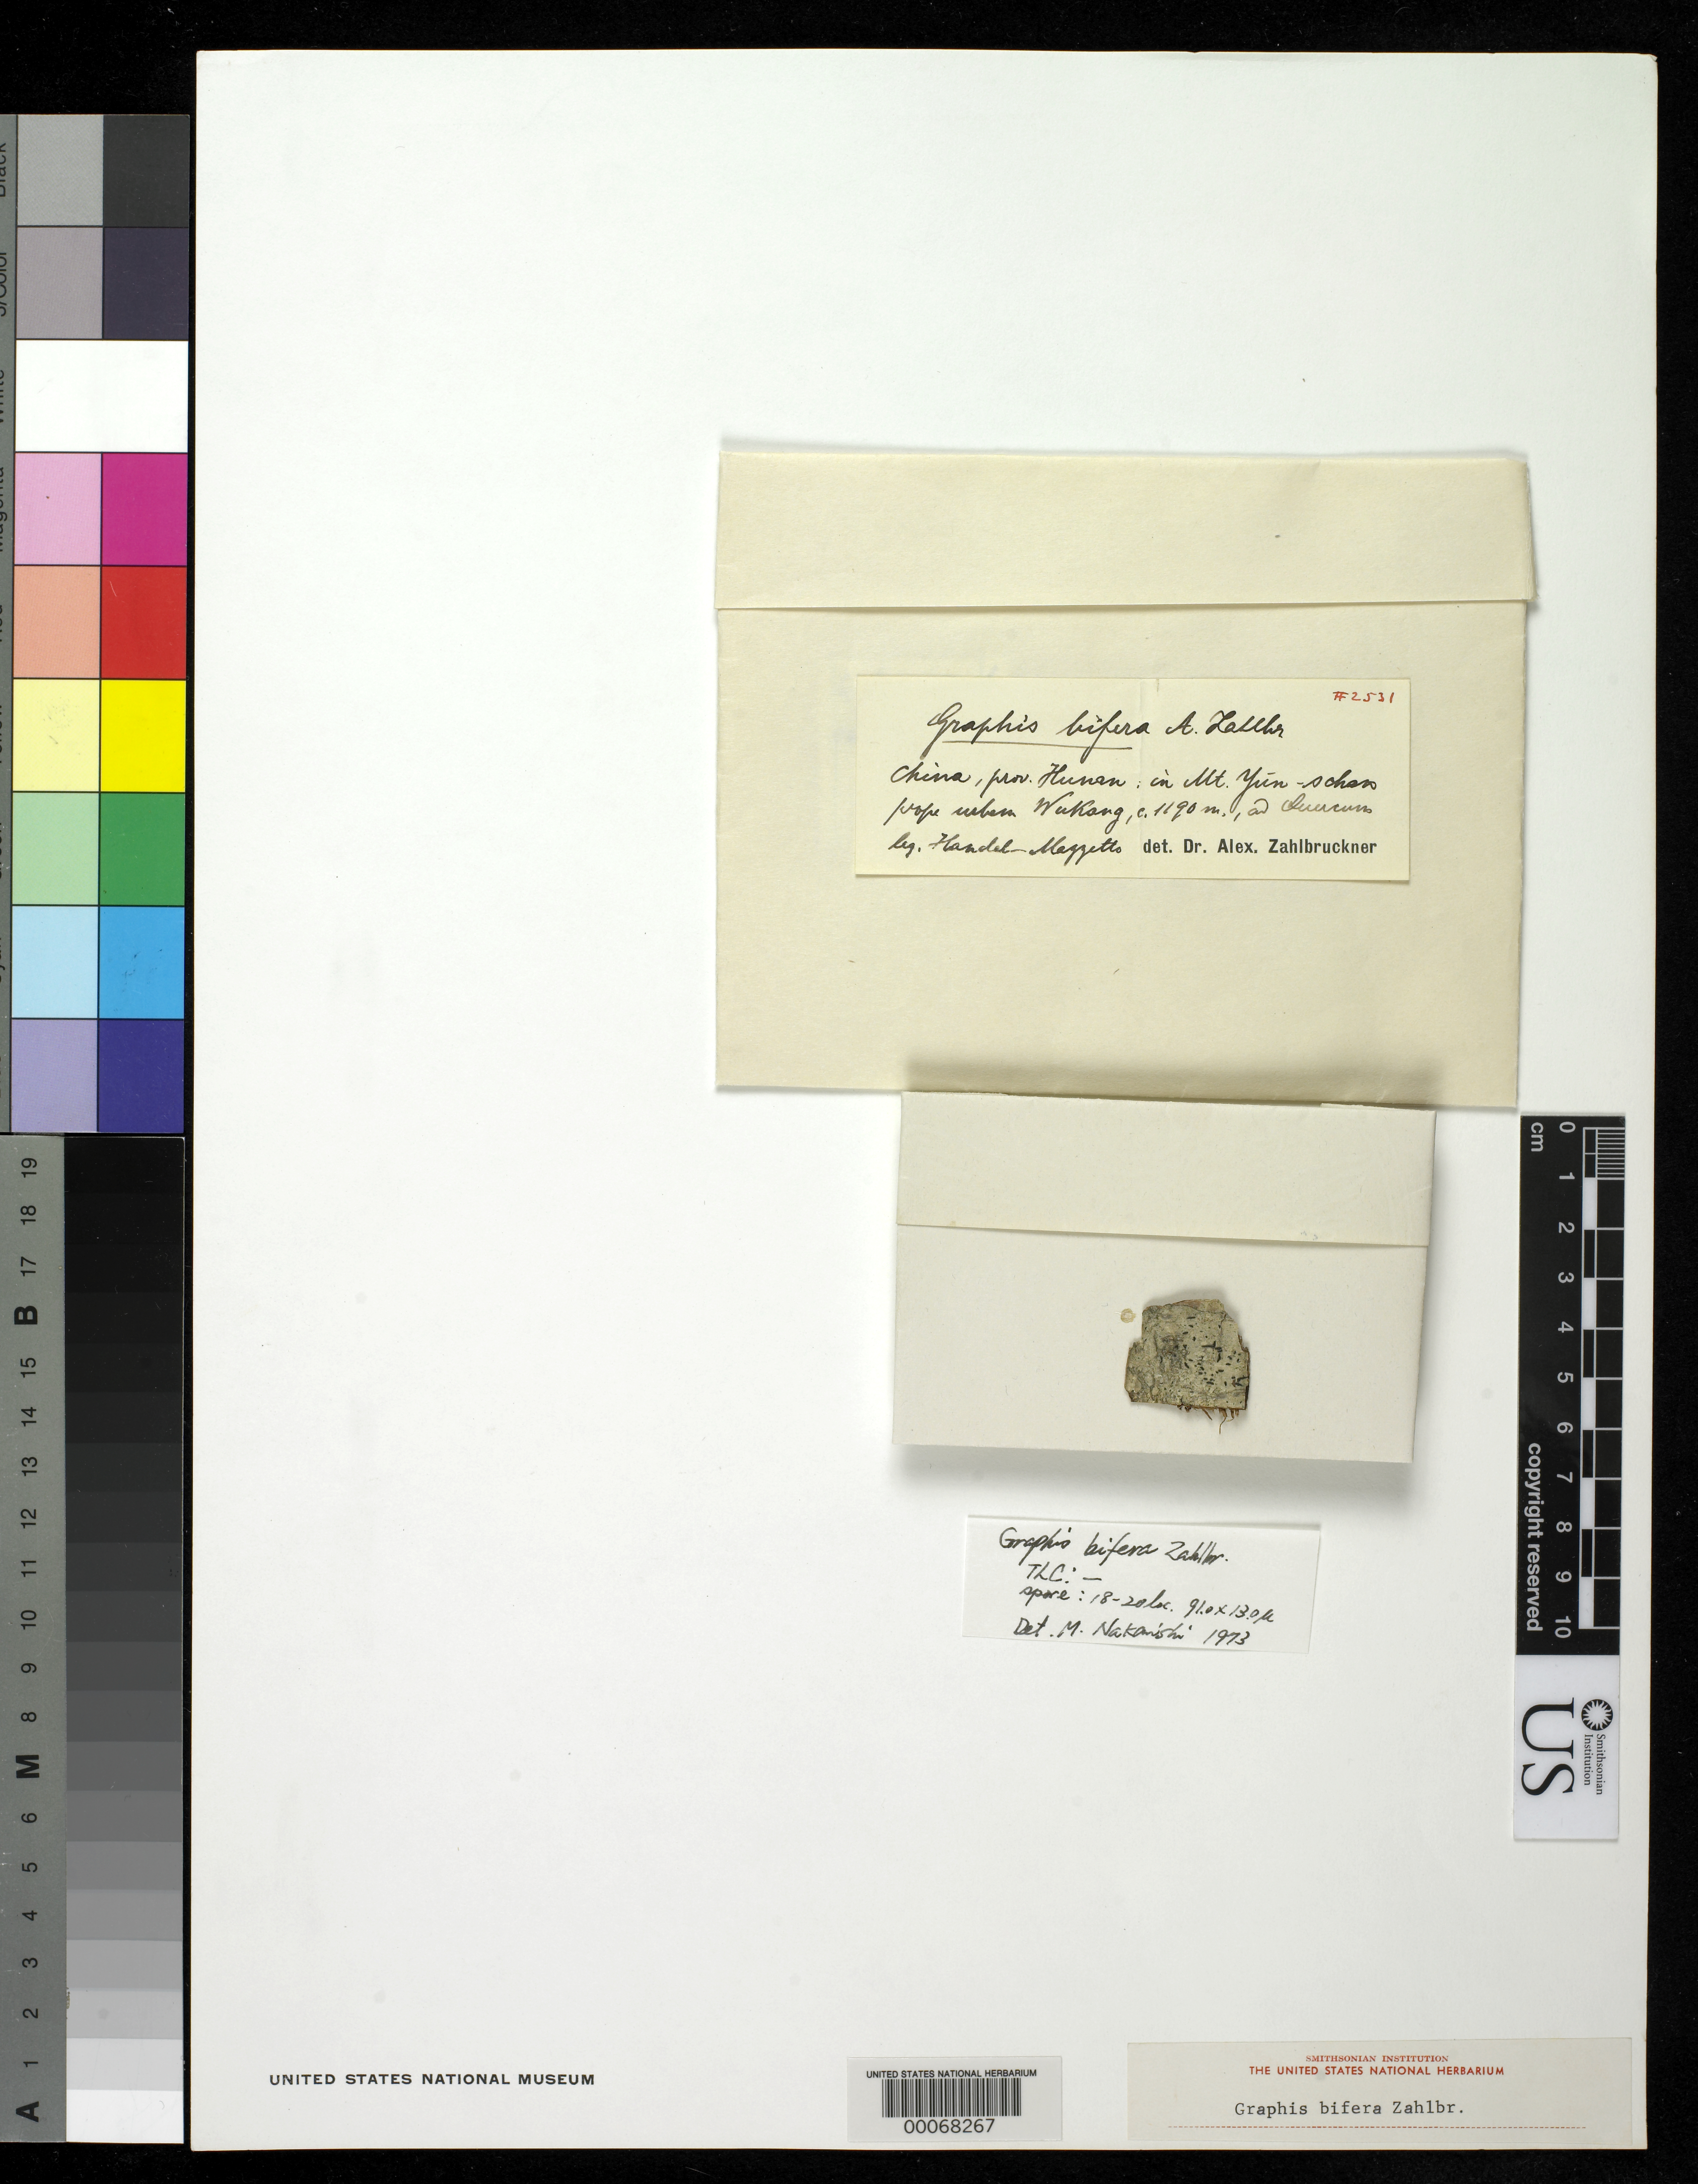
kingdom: Fungi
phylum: Ascomycota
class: Lecanoromycetes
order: Ostropales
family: Graphidaceae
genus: Graphis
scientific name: Graphis bifera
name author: Zahlbr. in Hand.-Mazz.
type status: Isotype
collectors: H. Handel-Mazzetti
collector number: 12262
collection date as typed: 09 Jul 1918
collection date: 1918-07-09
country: China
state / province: Hunan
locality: Mt. Yun-Shan, prope urbem Wukang. [Mt. Yun-Shan, near city of Wukang.]